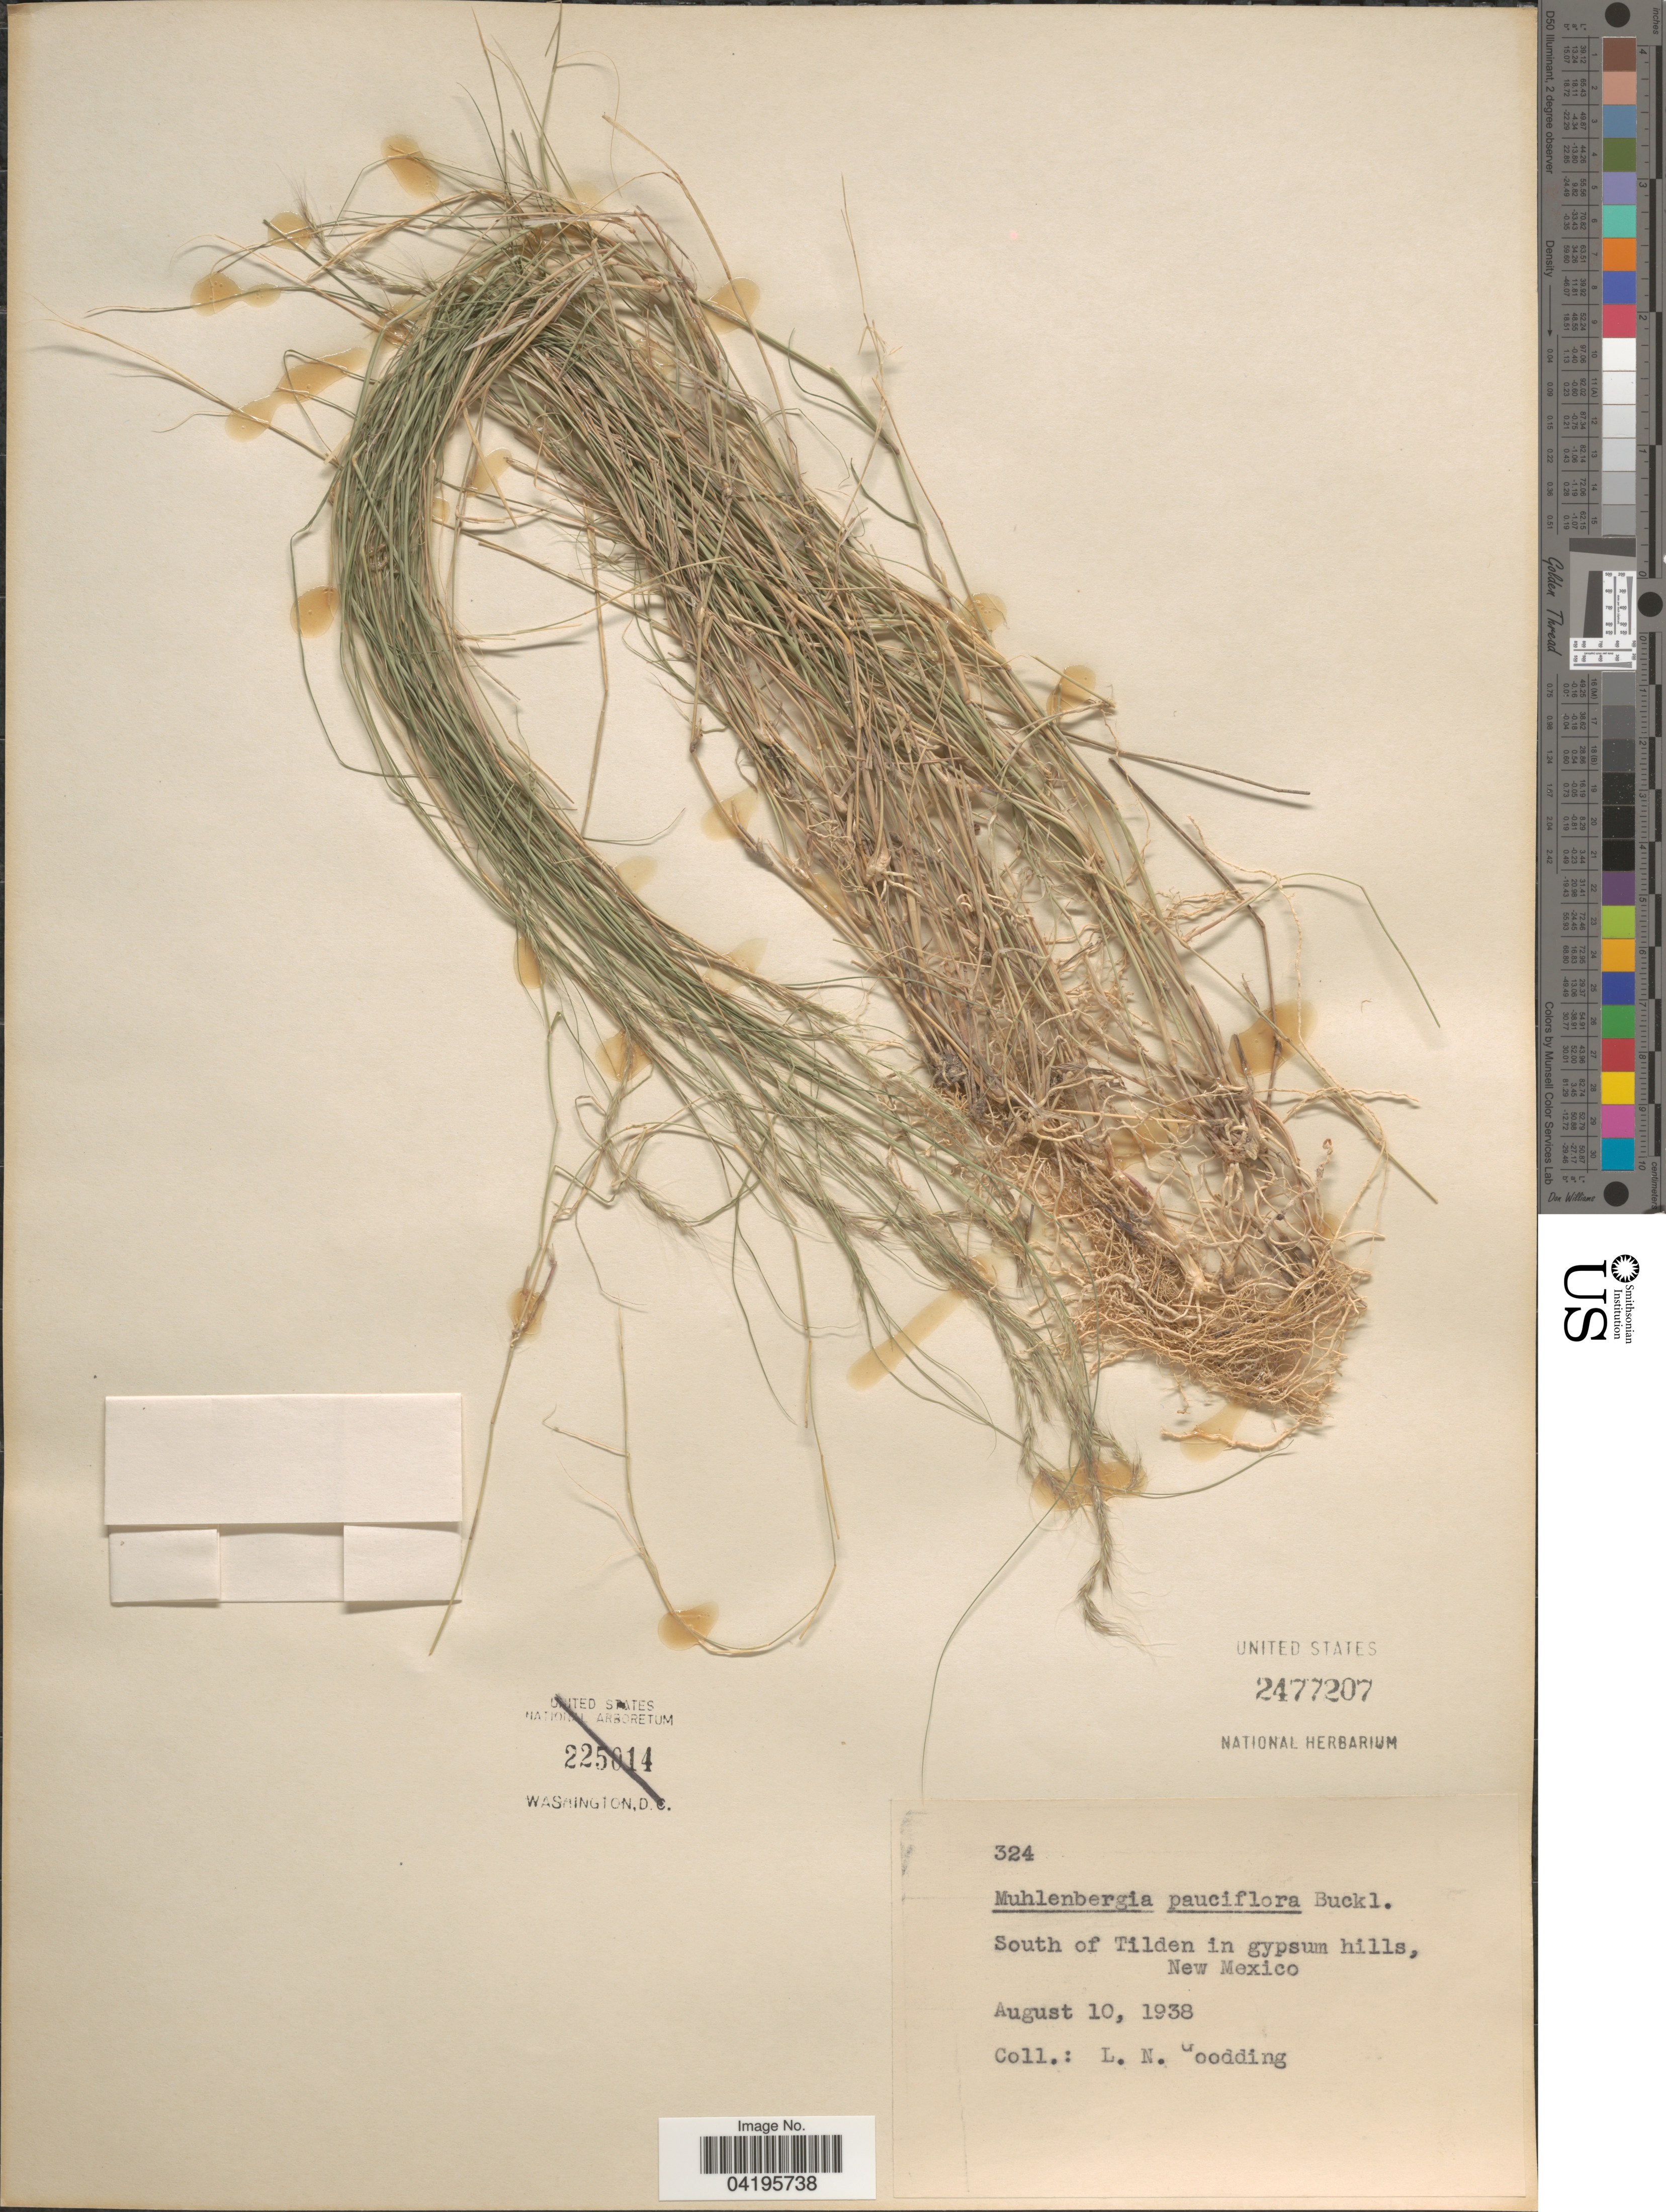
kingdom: Plantae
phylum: Tracheophyta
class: Liliopsida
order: Poales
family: Poaceae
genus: Muhlenbergia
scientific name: Muhlenbergia pauciflora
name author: Buckley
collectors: L. N. Goodding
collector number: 324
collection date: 1938-08-10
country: United States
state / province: New Mexico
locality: South of Tilden in gypsum hills.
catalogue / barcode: US 2477207